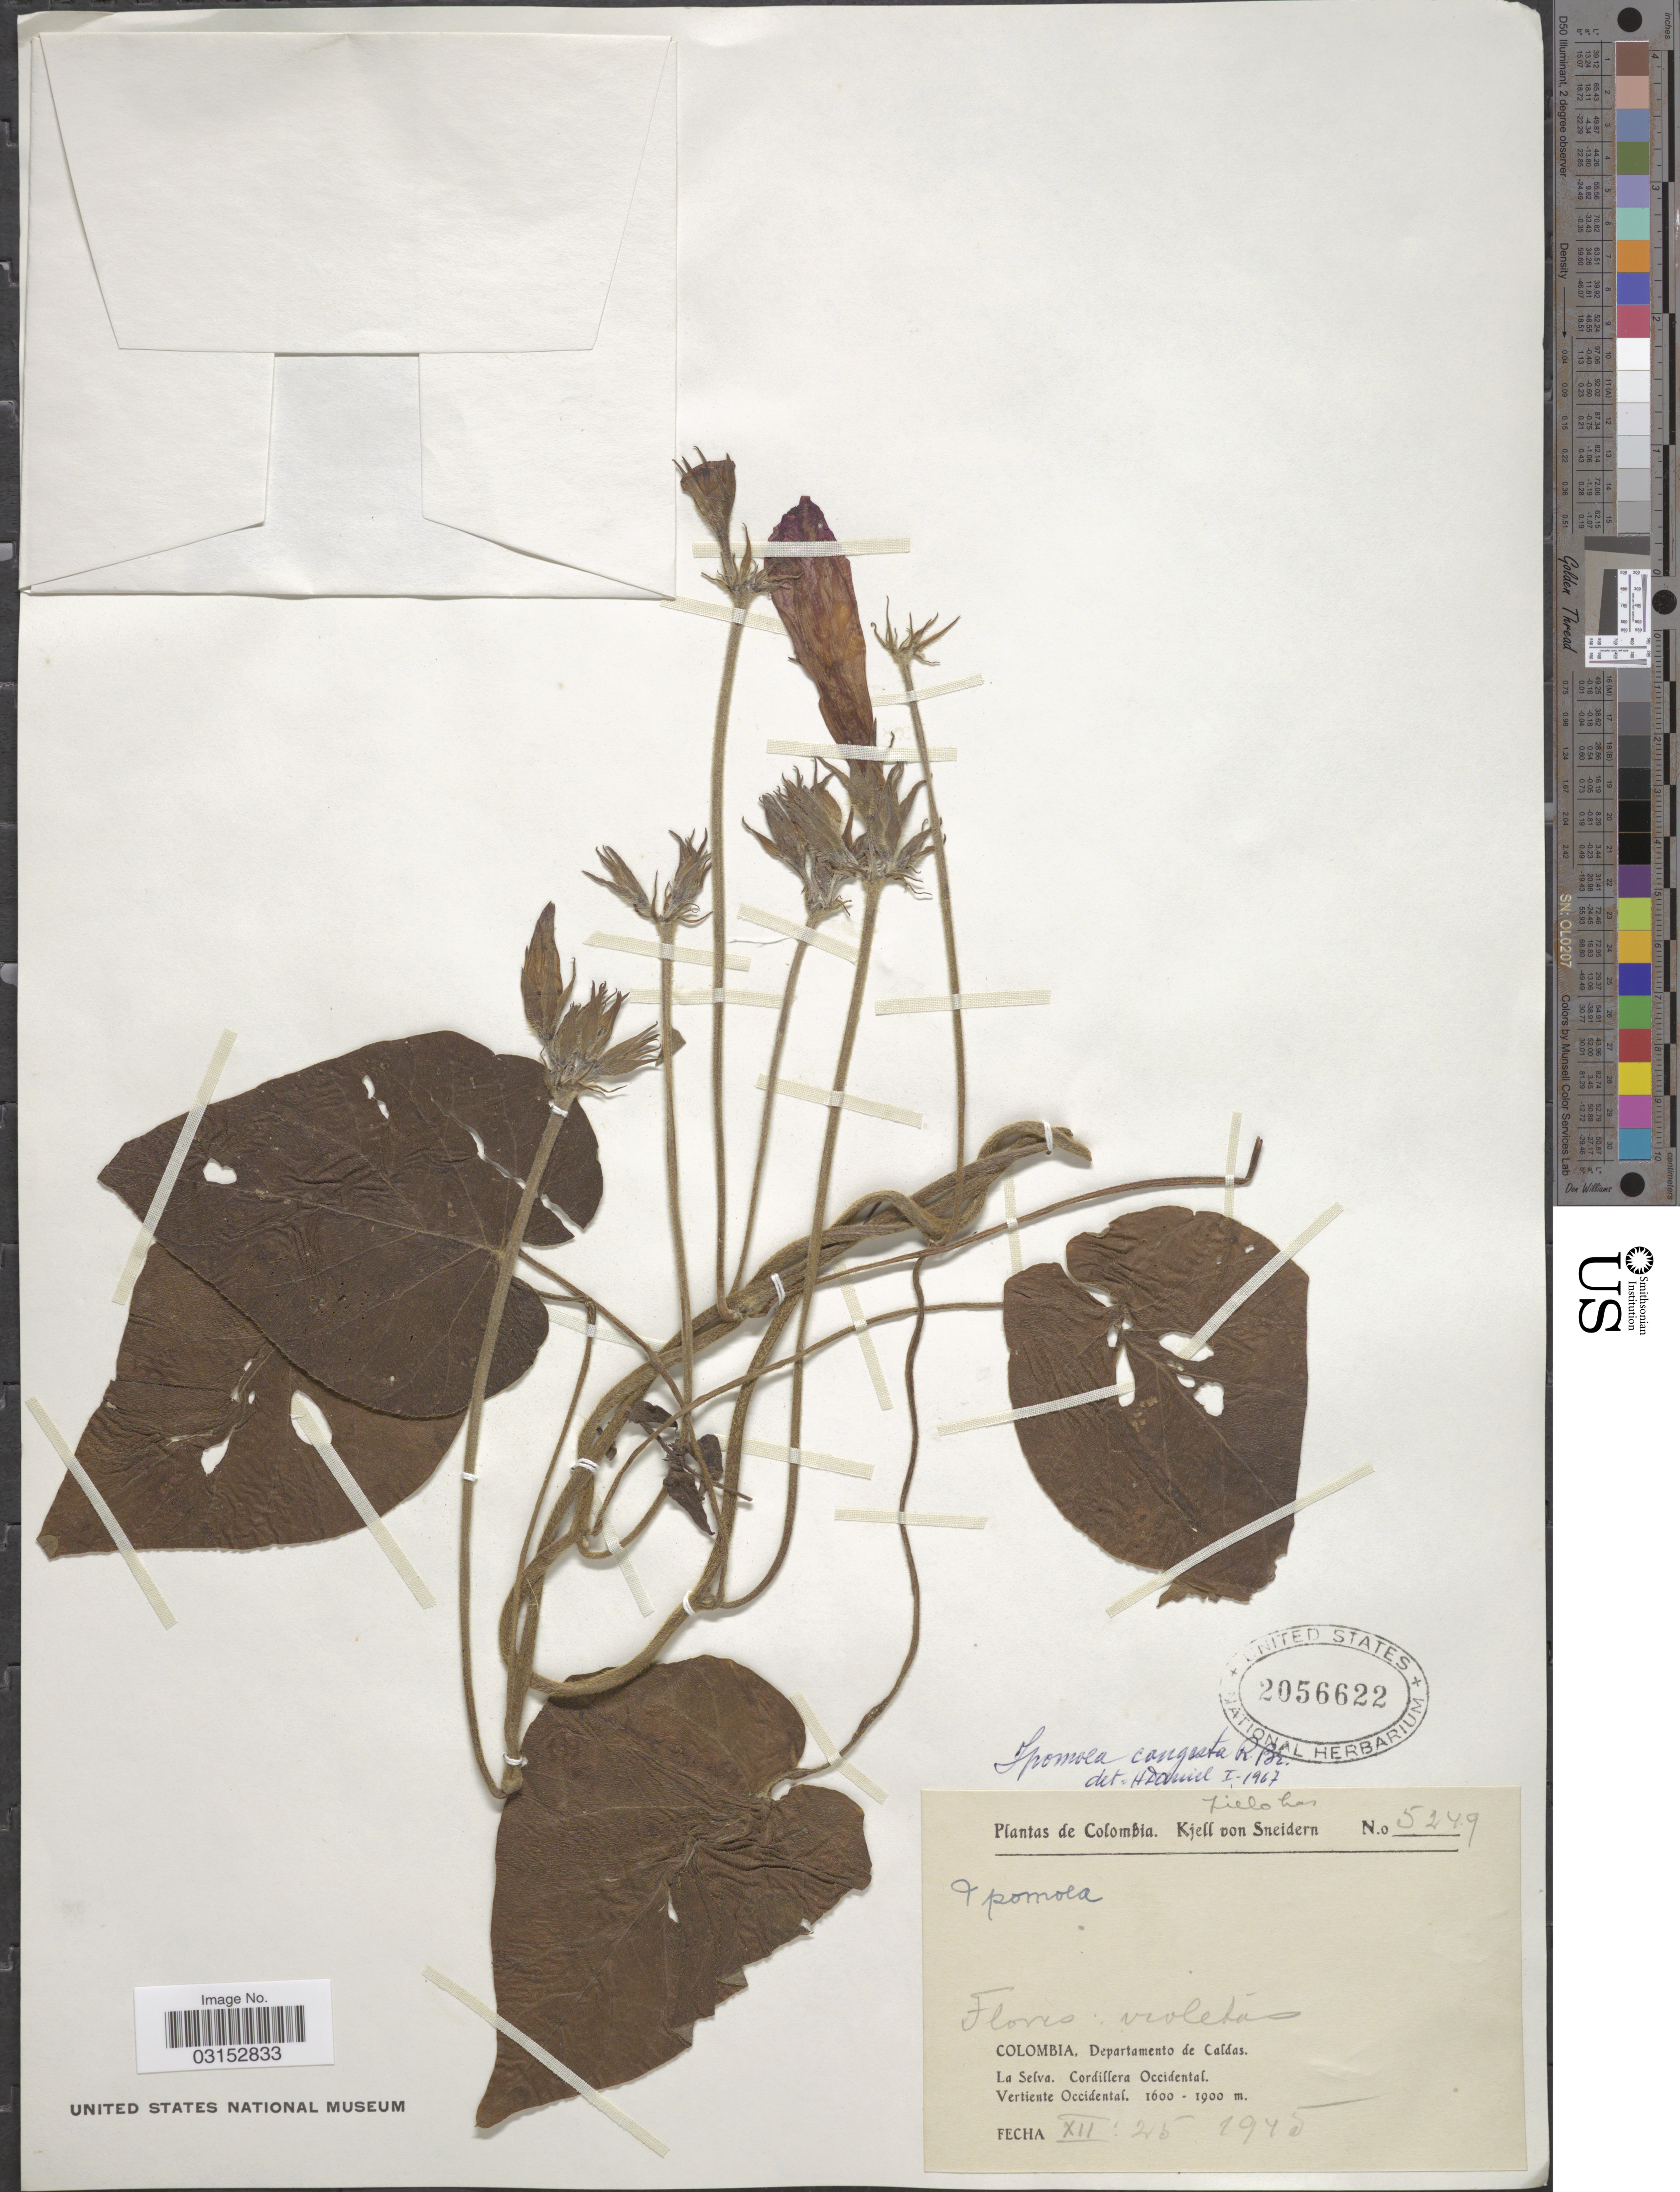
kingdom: Plantae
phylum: Tracheophyta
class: Magnoliopsida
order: Solanales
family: Convolvulaceae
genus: Ipomoea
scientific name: Ipomoea indica (Burm.) Merr. var. indica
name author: (Burm.) Merr.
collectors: K. von Sneidern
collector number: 5249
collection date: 1945-12-25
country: Colombia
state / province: Caldas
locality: Departamento de Caldas. La Selva. Cordillera Occidental. Vertiente Occidental.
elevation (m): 1600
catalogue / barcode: US 2056622